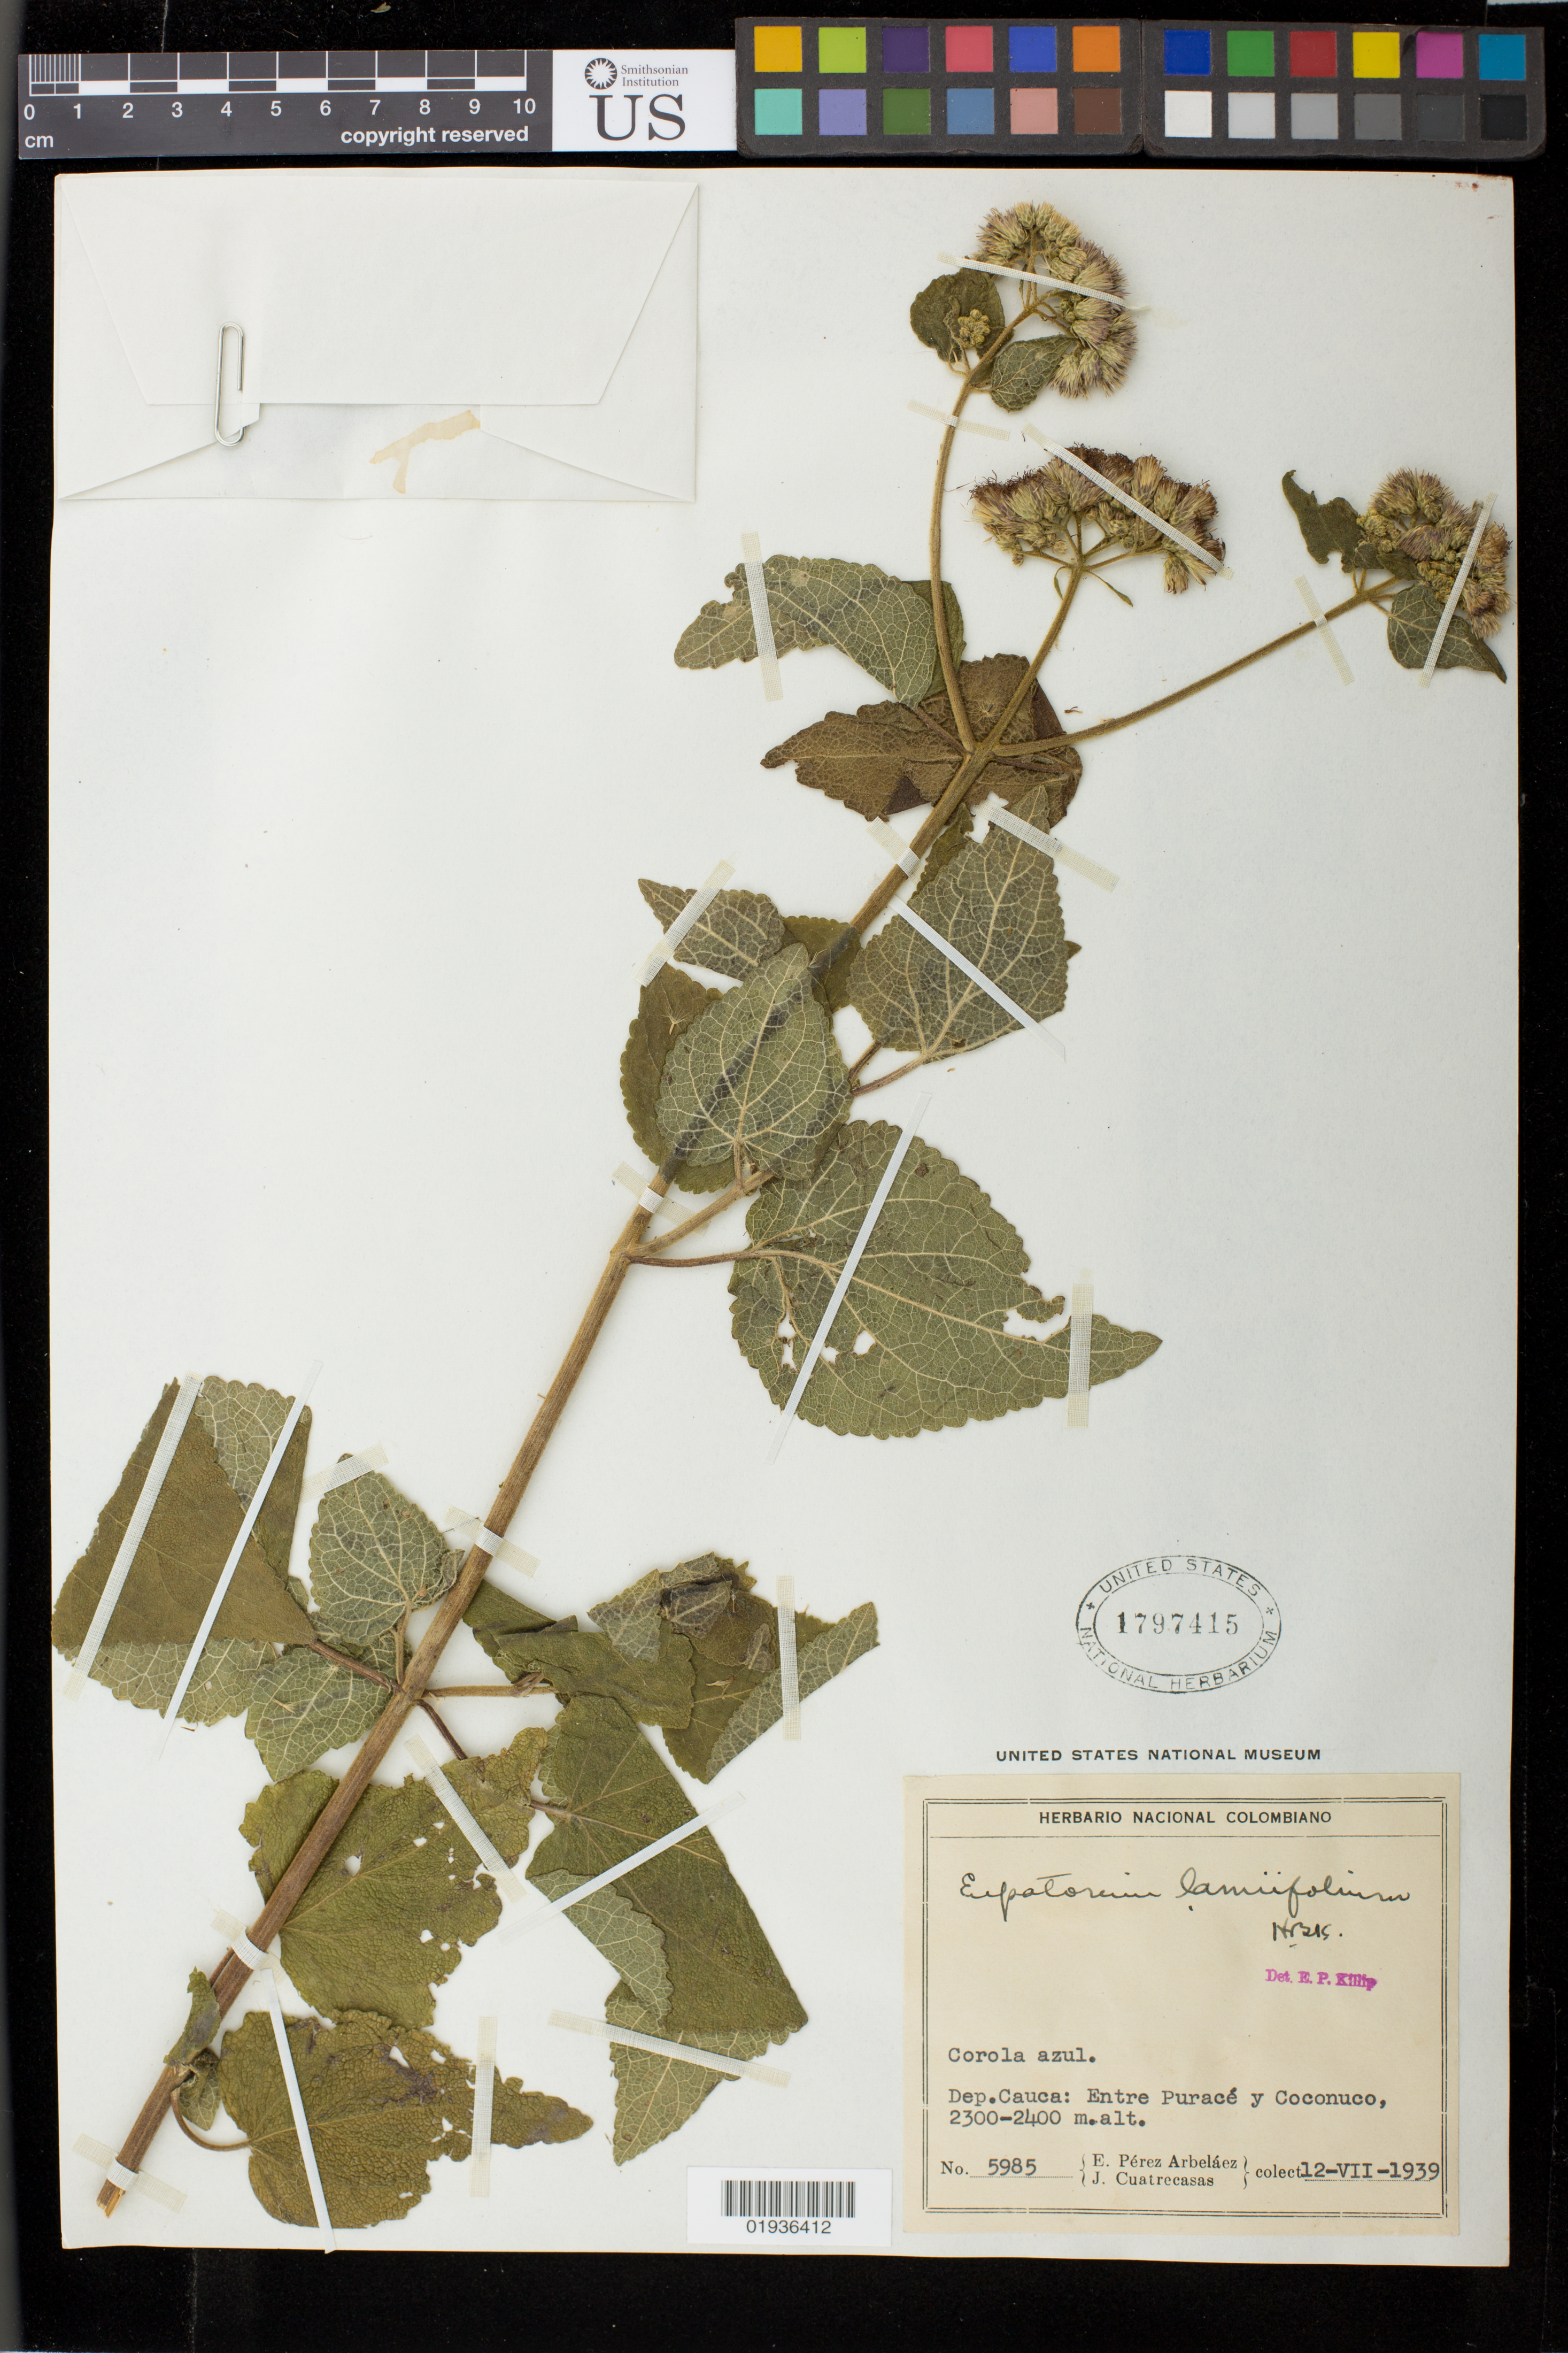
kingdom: Plantae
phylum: Tracheophyta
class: Magnoliopsida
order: Asterales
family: Asteraceae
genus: Aristeguietia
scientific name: Aristeguietia lamiifolia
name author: (Kunth) R.M. King & H. Rob.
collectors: E. Pérez Arbeláez & J. Cuatrecasas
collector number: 5985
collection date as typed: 12 Jul 1939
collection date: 1939-07-12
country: Colombia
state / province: Cauca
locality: Dep. Cauca: Entre Puracé y Coconuco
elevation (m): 2300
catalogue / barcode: US 1797415